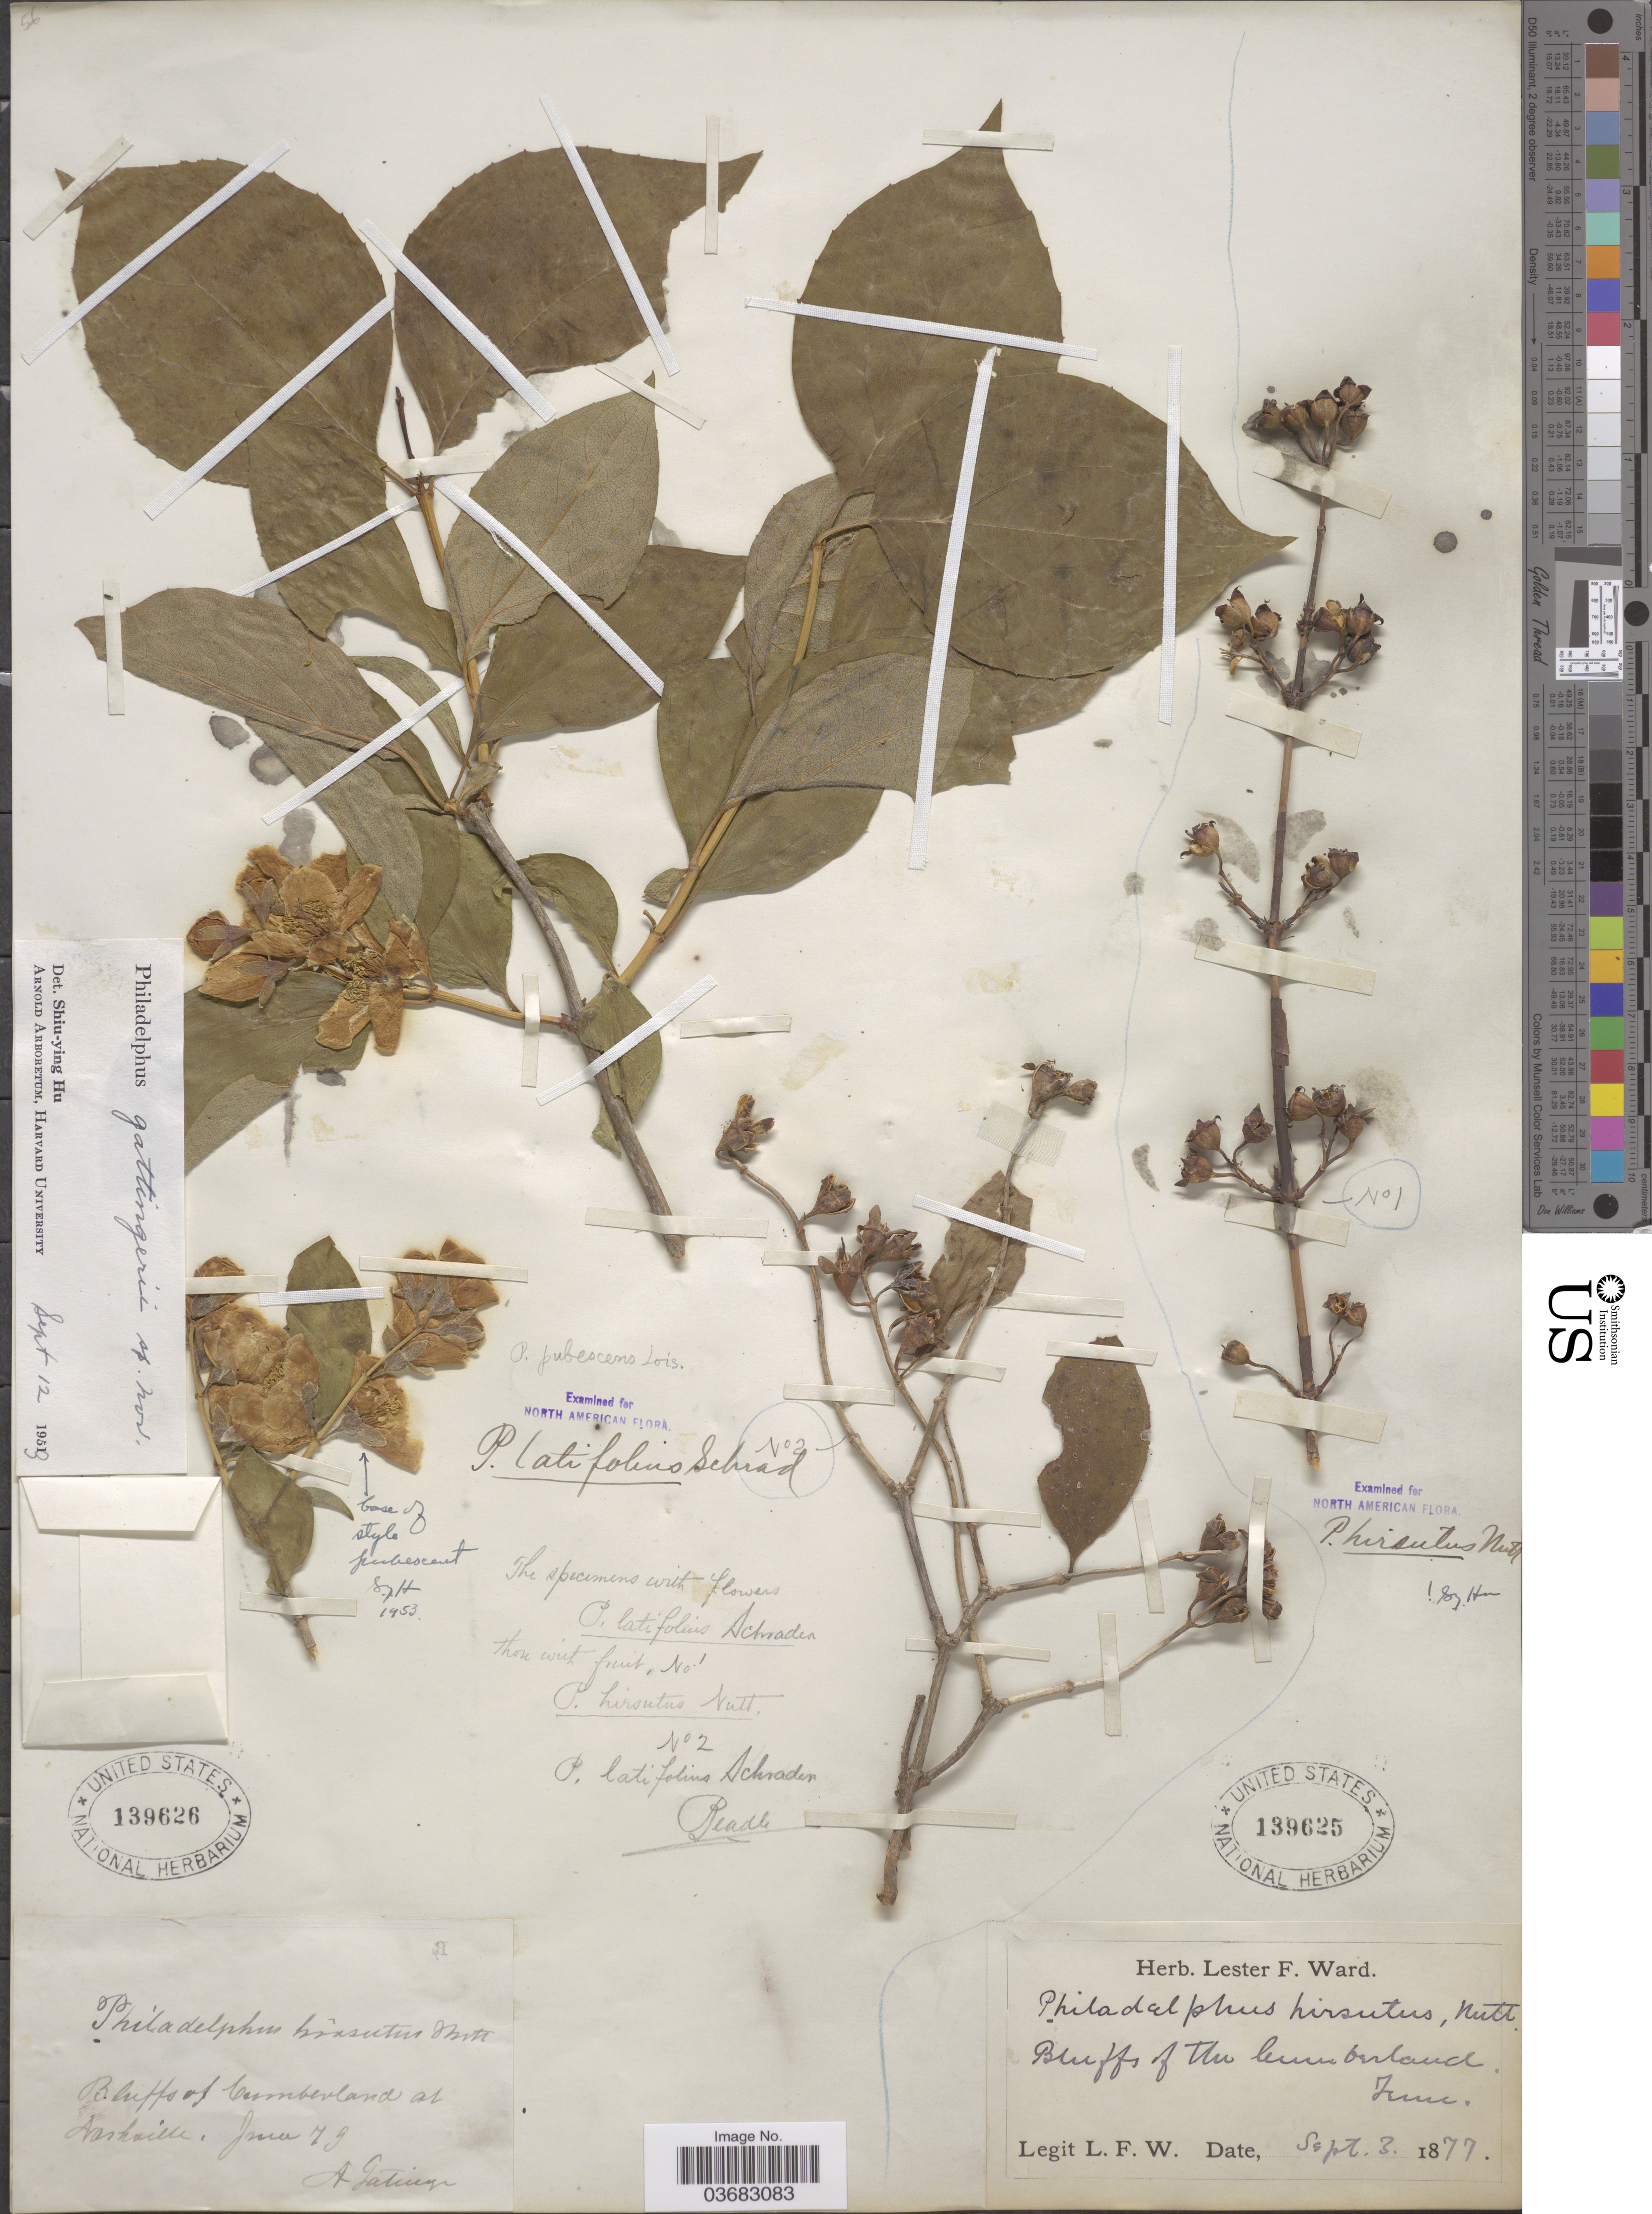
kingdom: Plantae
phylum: Tracheophyta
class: Magnoliopsida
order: Cornales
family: Hydrangeaceae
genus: Philadelphus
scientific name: Philadelphus gattingeri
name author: S.Y. Hu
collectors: A. Gattinger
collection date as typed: Transcribed d/m/y: /6/79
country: United States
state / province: Tennessee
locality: Bluffs of Cumberland at Nashville.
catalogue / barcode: US 139626